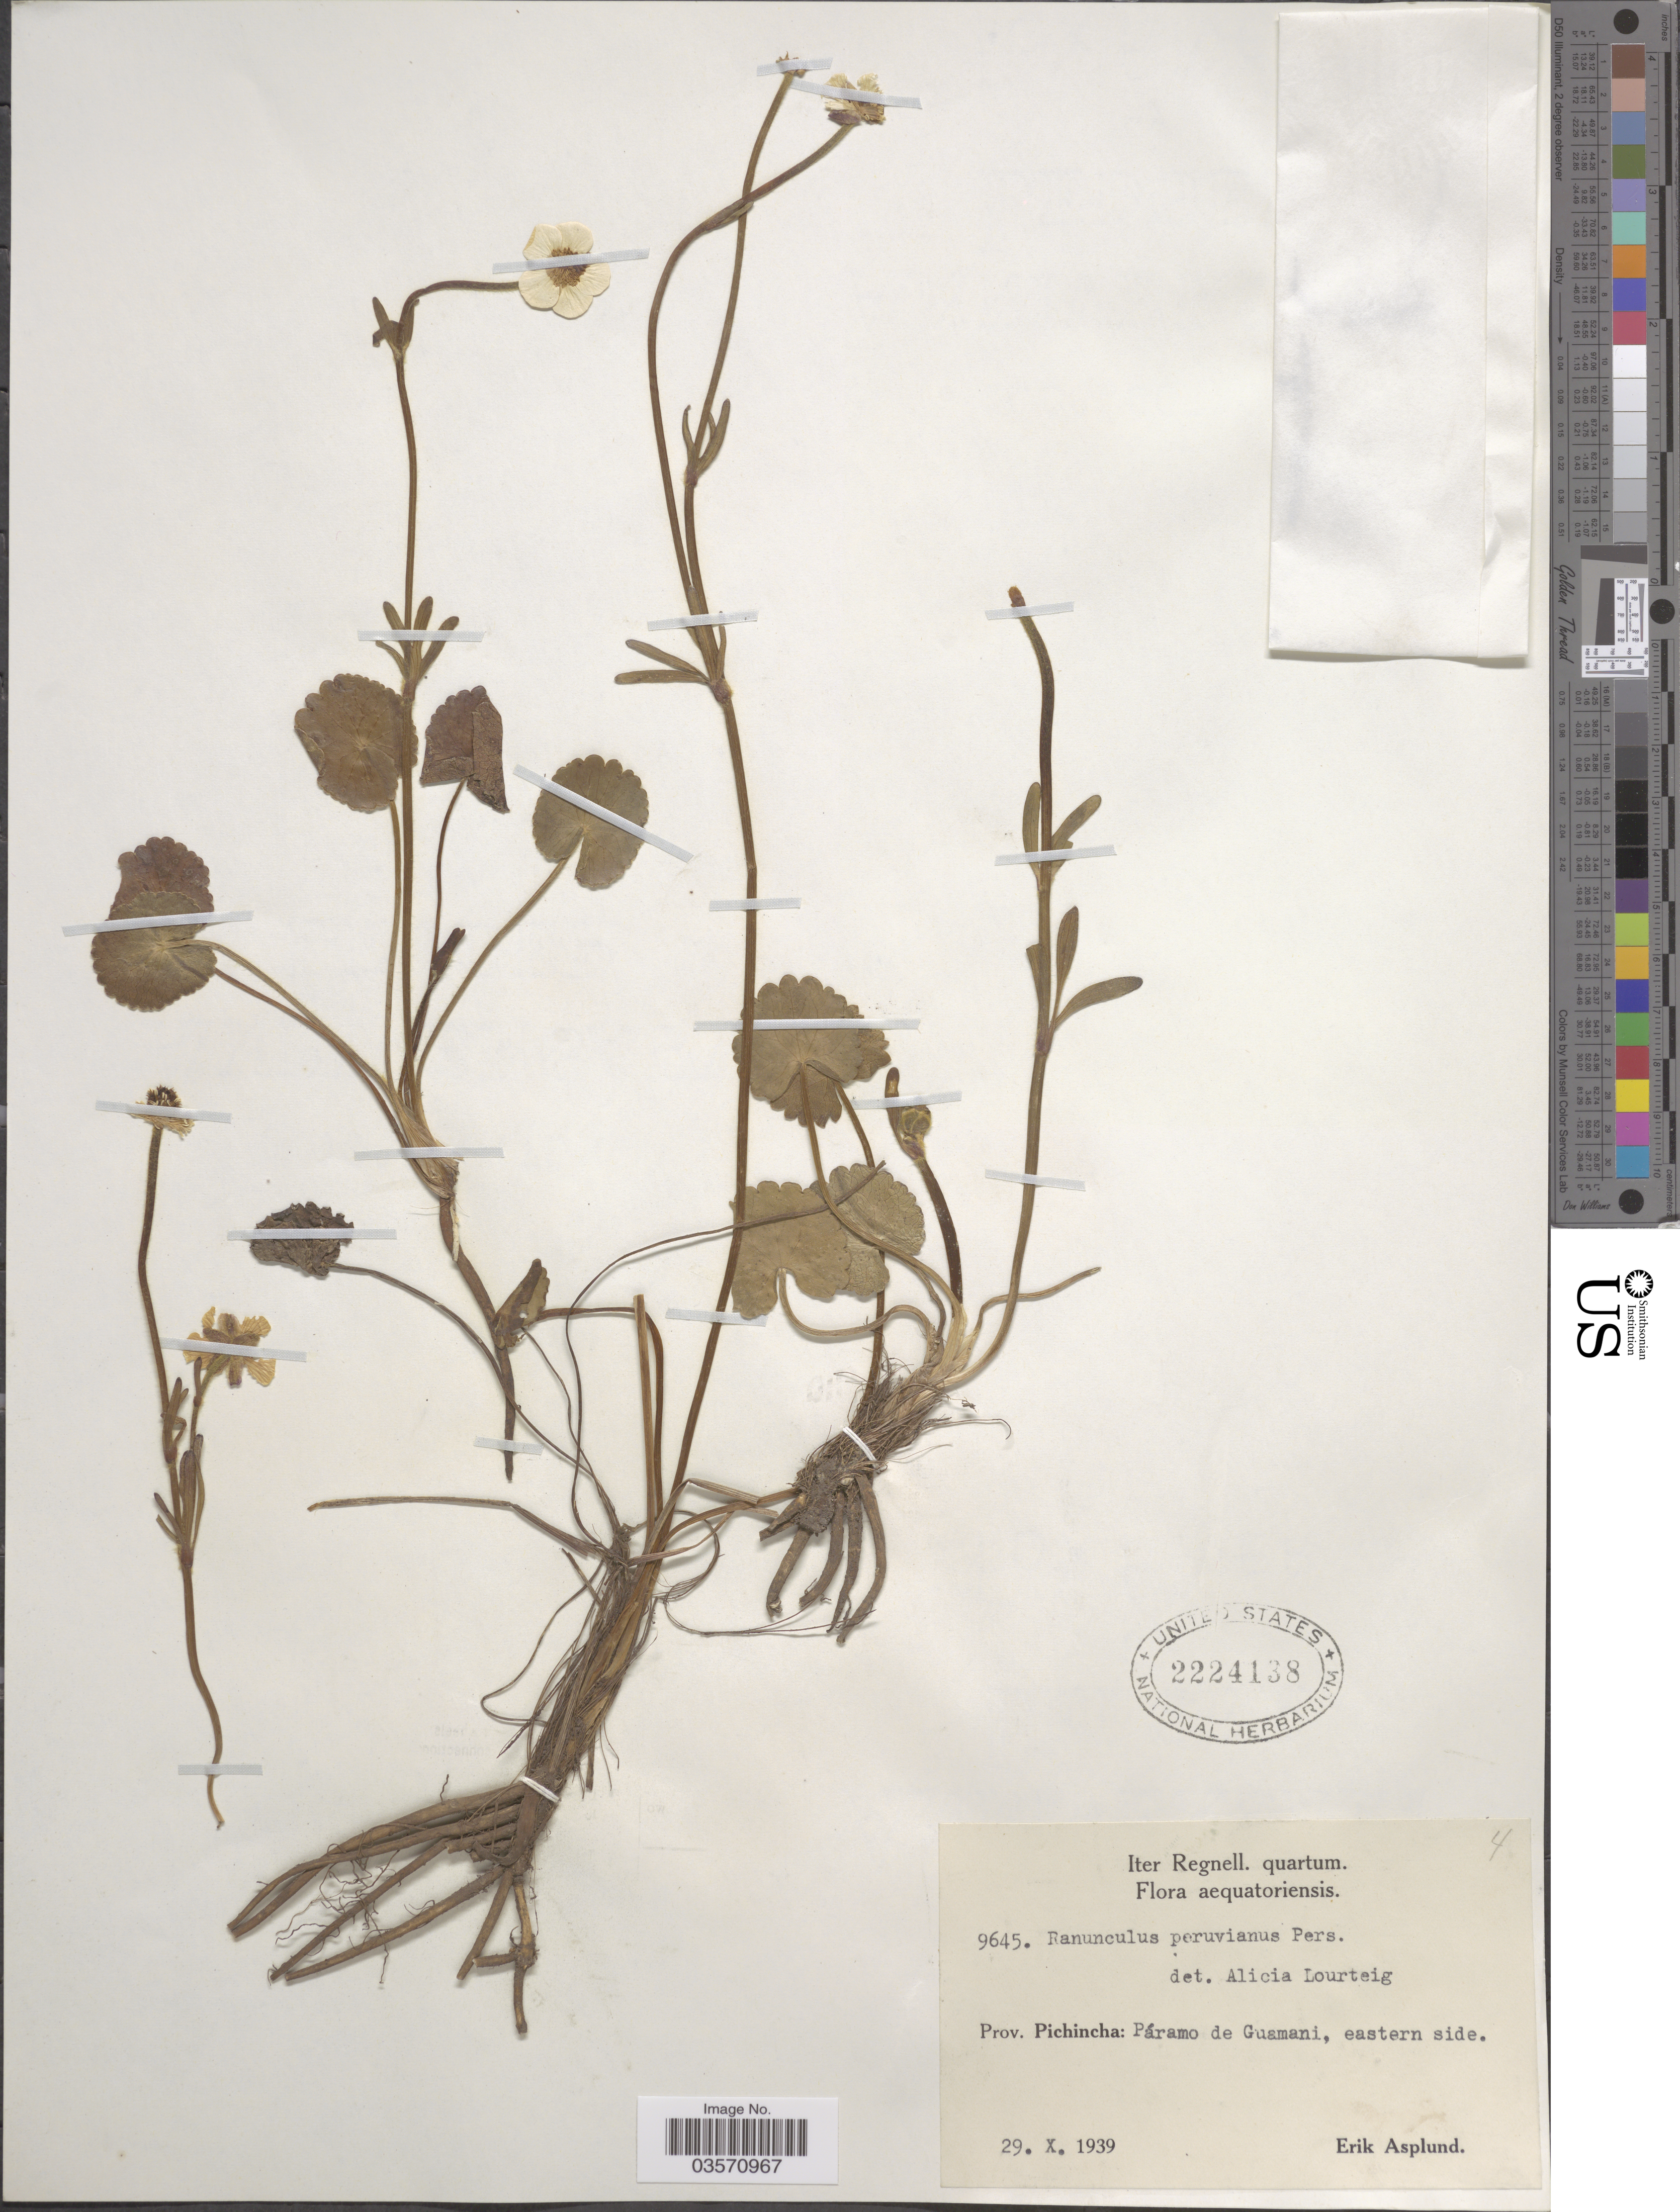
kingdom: Plantae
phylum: Tracheophyta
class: Magnoliopsida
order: Ranunculales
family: Ranunculaceae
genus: Ranunculus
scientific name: Ranunculus peruvianus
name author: Pers.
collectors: E. Asplund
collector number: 9645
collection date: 1939-10-29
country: Ecuador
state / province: Pichincha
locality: Páramo de Guamani, eastern side.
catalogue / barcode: US 2224138